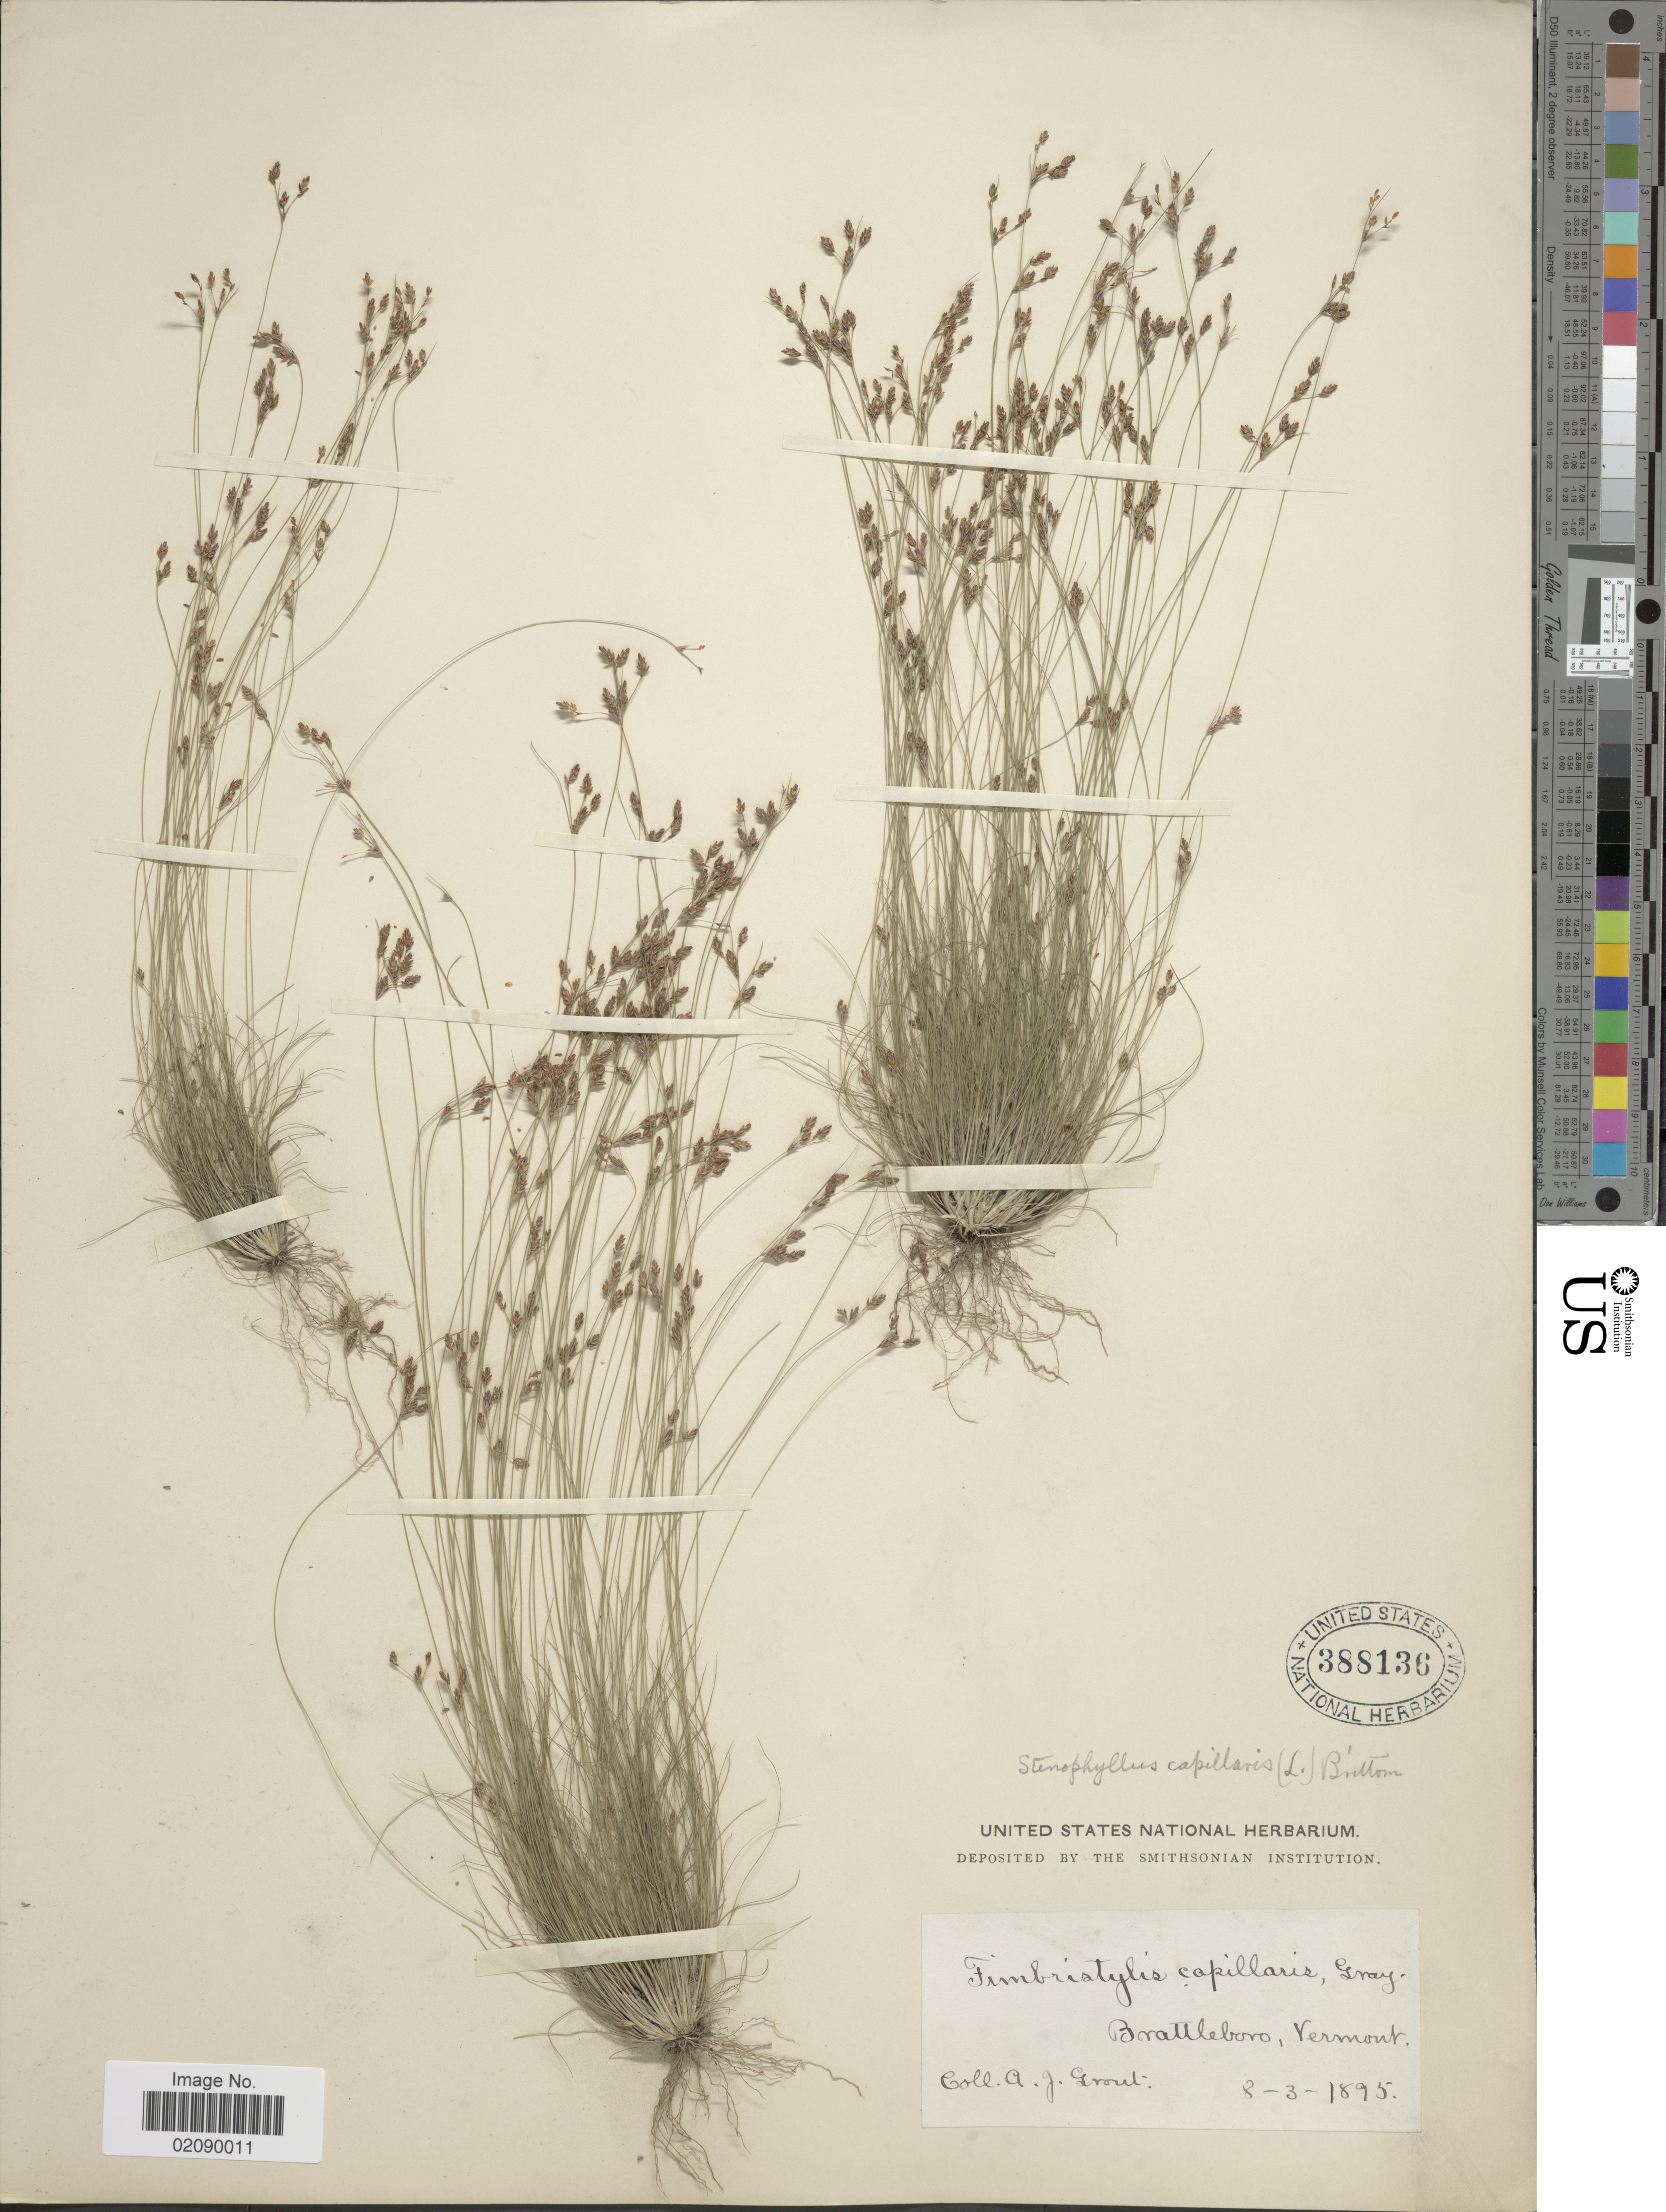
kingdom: Plantae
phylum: Tracheophyta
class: Liliopsida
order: Poales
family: Cyperaceae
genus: Bulbostylis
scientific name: Bulbostylis capillaris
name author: (L.) Kunth ex C.B. Clarke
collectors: A. Grant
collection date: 1895-08-03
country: United States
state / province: Vermont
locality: Brattleboro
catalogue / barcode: US 388136